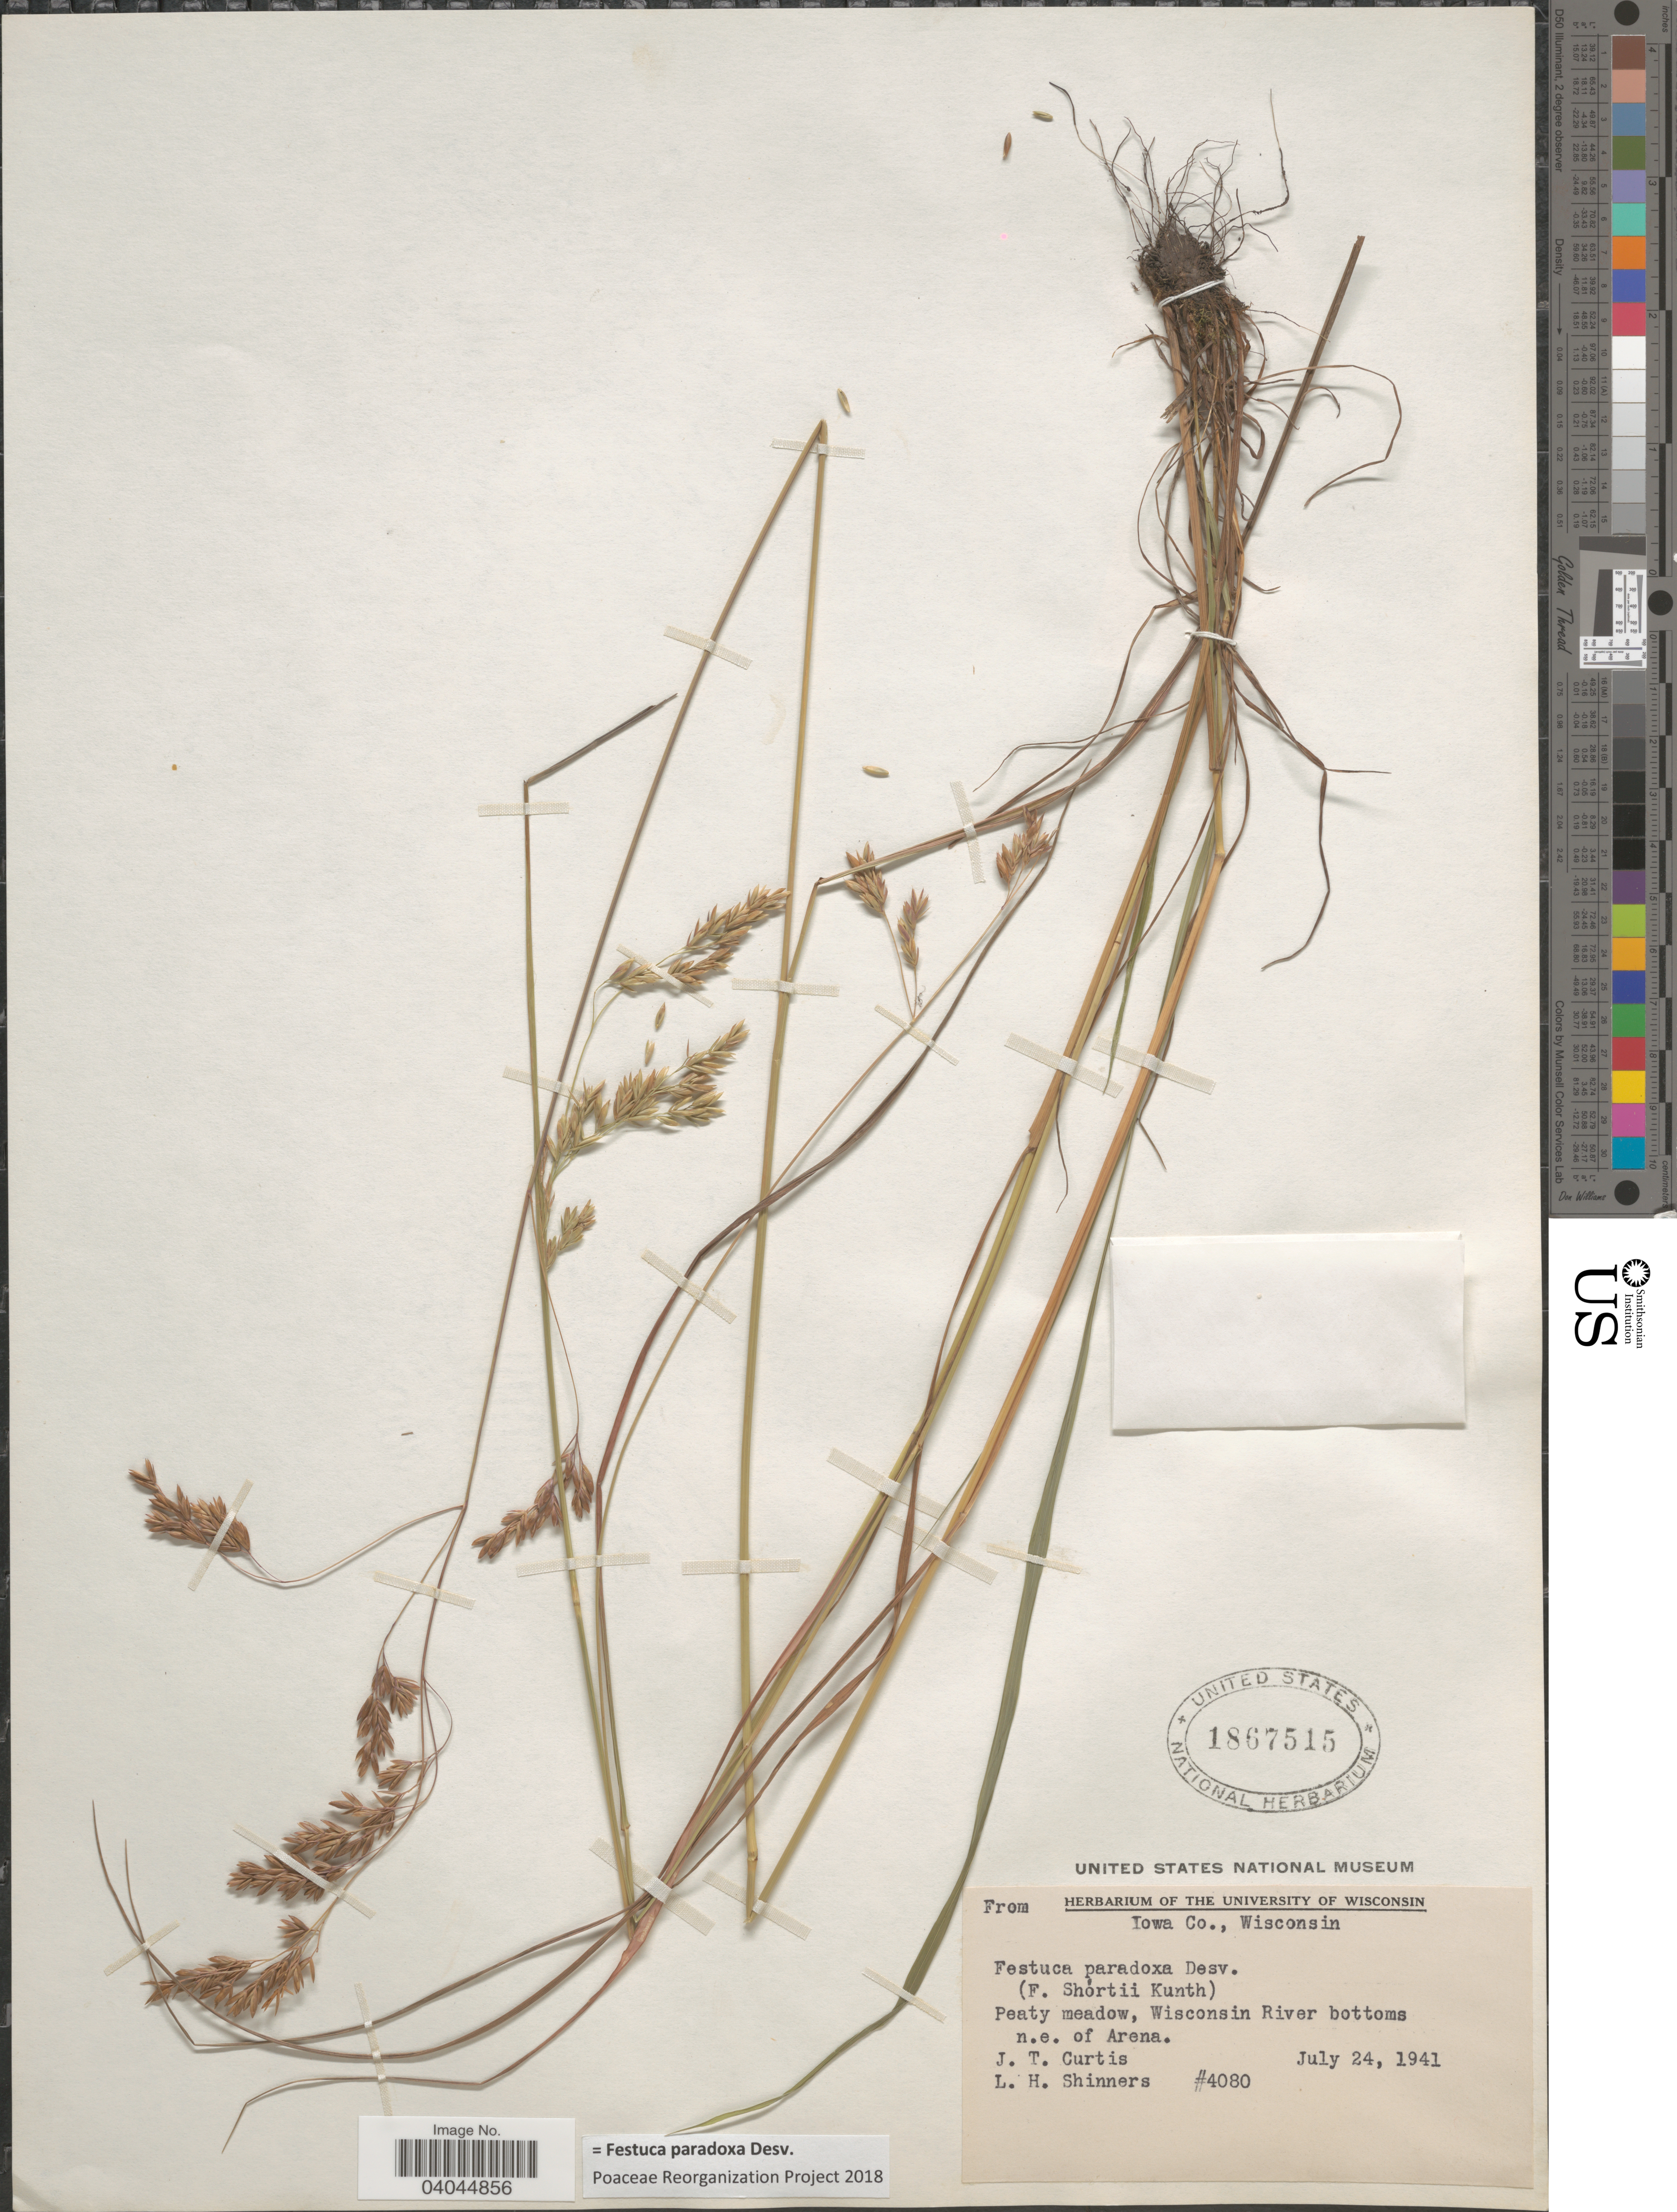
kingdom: Plantae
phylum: Tracheophyta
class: Liliopsida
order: Poales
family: Poaceae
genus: Festuca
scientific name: Festuca paradoxa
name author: Desv.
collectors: J. Curtis & L. H. Shinners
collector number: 4080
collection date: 1941-07-24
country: United States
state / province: Wisconsin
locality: Iowa Co., Peaty meadow, Wisconsin River bottoms n.e. of Arena.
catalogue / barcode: US 1867515